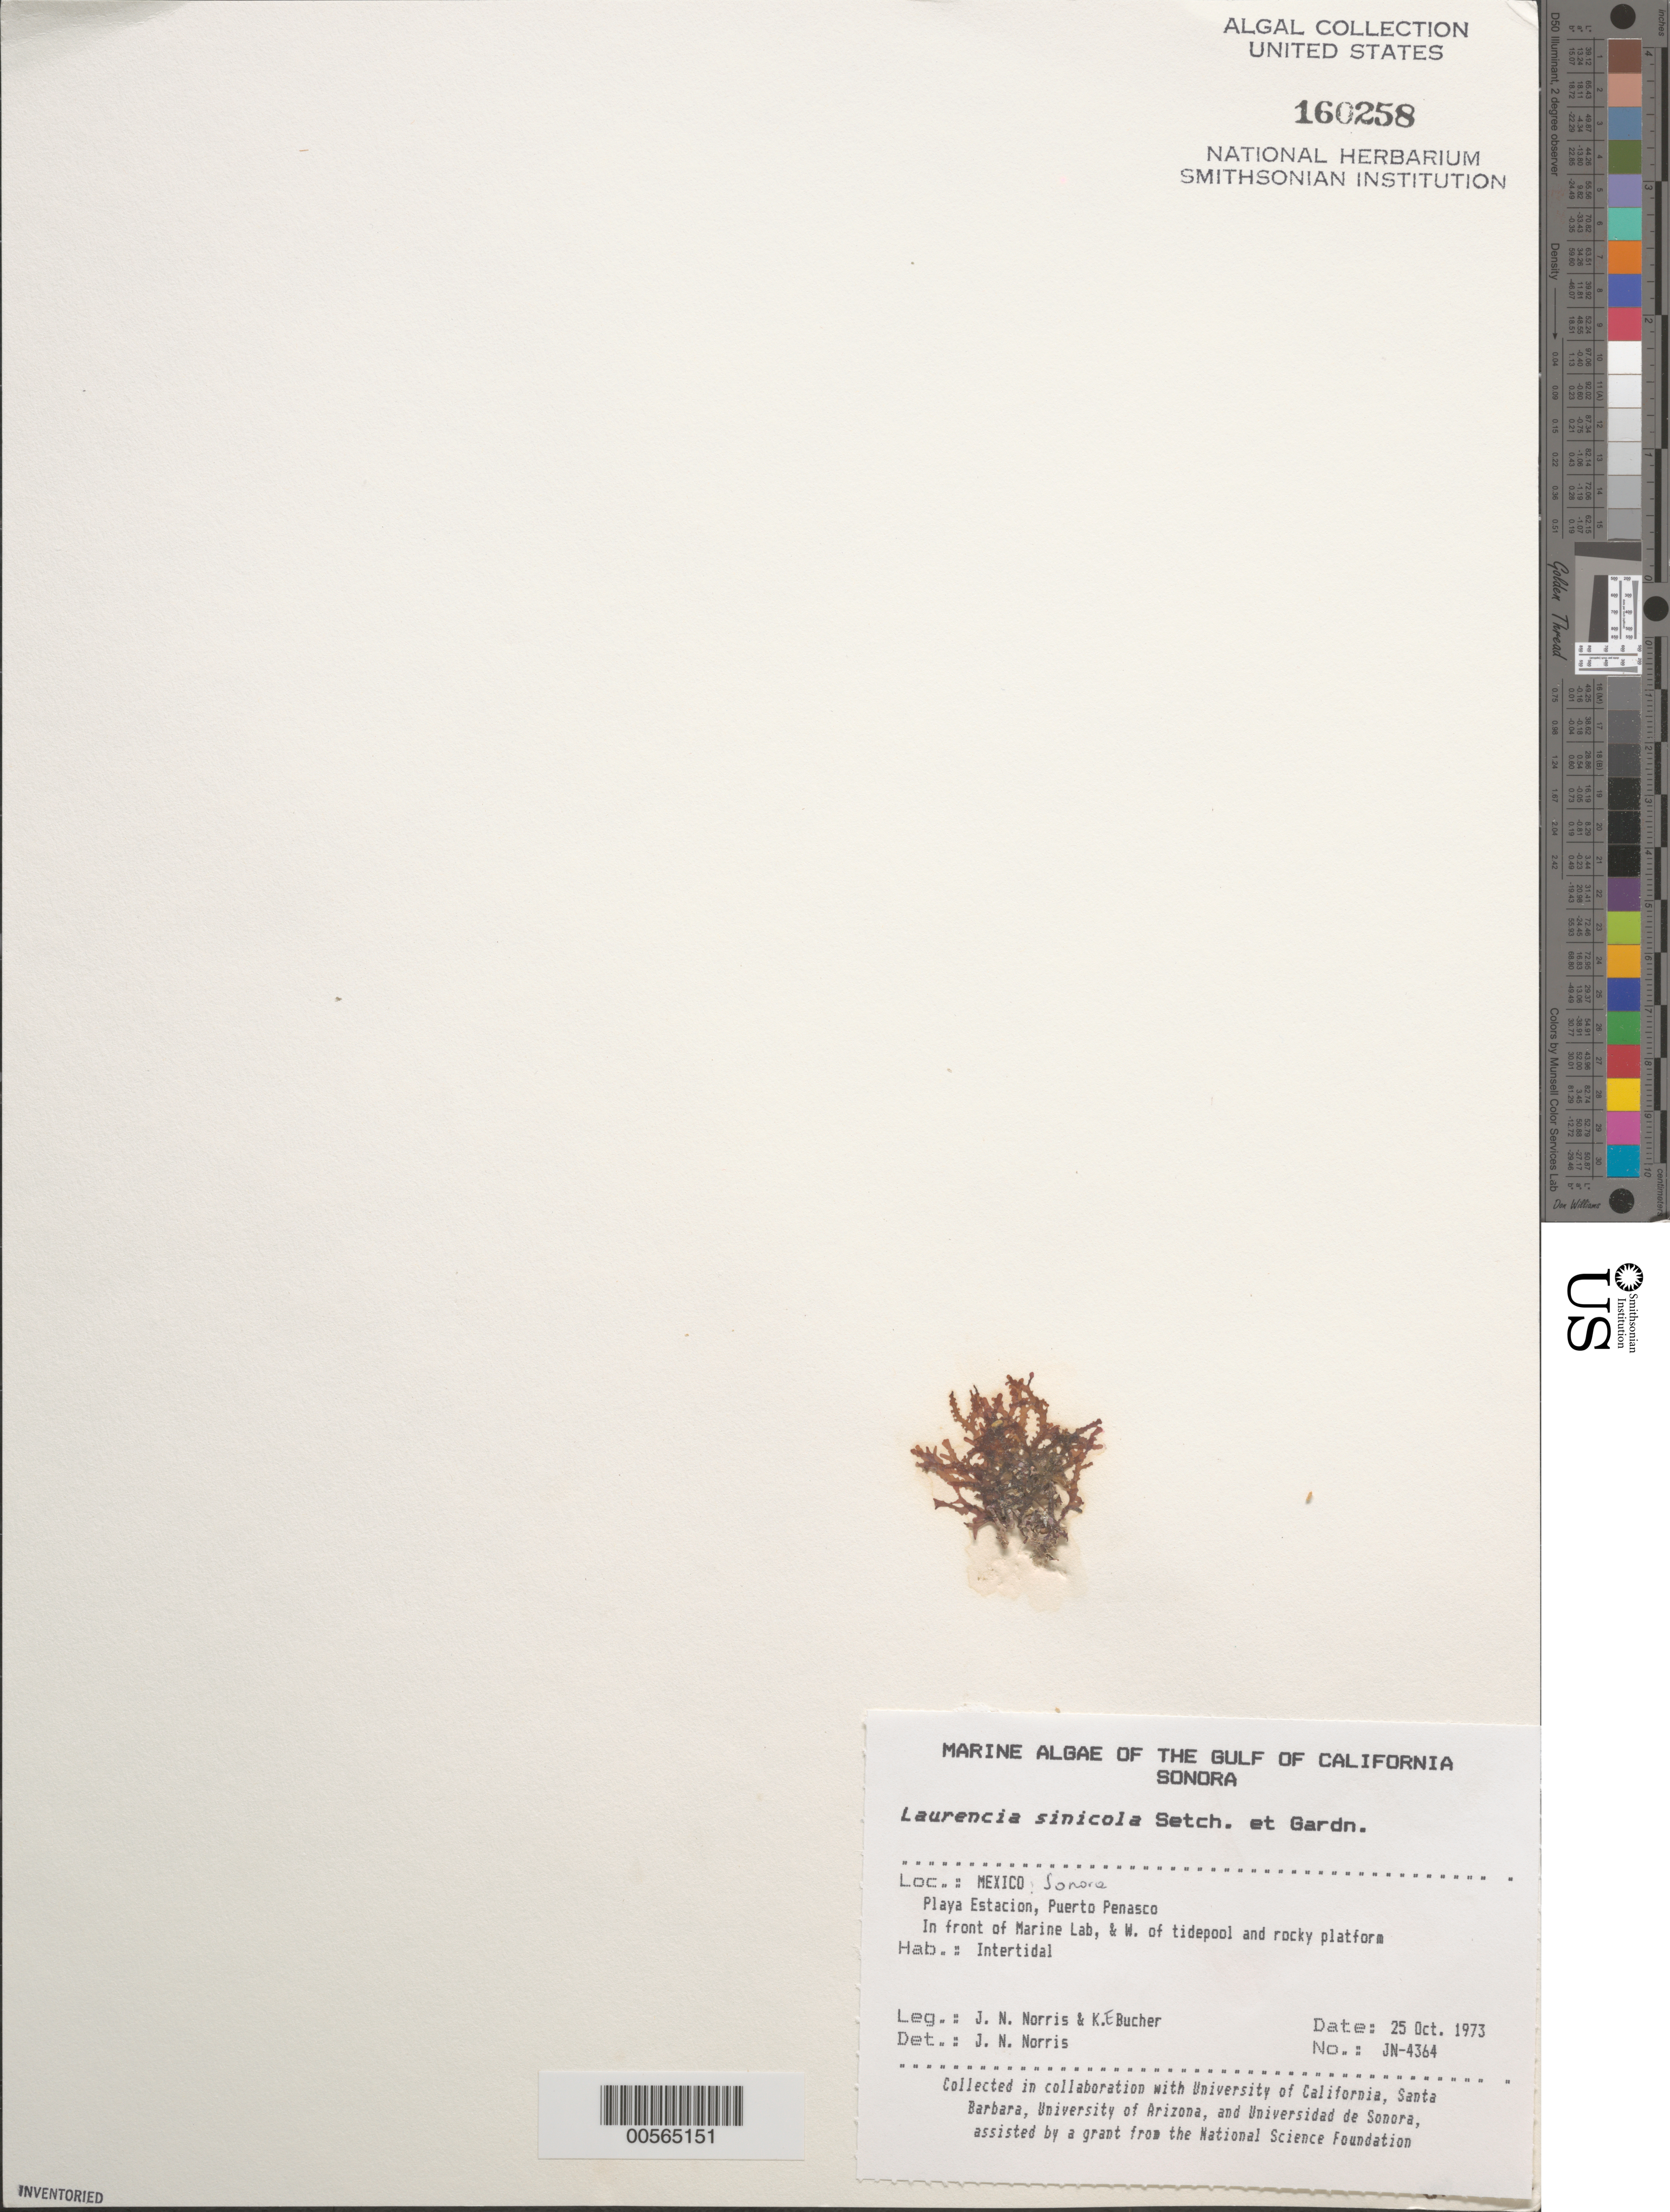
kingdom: Plantae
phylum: Rhodophyta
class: Florideophyceae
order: Ceramiales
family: Rhodomelaceae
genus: Osmundea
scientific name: Osmundea sinicola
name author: (Setchell & N.L. Gardner) K.W. Nam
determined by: Algae name updating Project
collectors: J. N. Norris & K. E. Bucher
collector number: JN-4364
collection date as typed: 25 Oct 1973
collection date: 1973-10-25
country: Mexico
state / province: Sonora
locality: Playa Estacion, Puerto Penasco, marine laboratory station shore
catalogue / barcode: US 160258